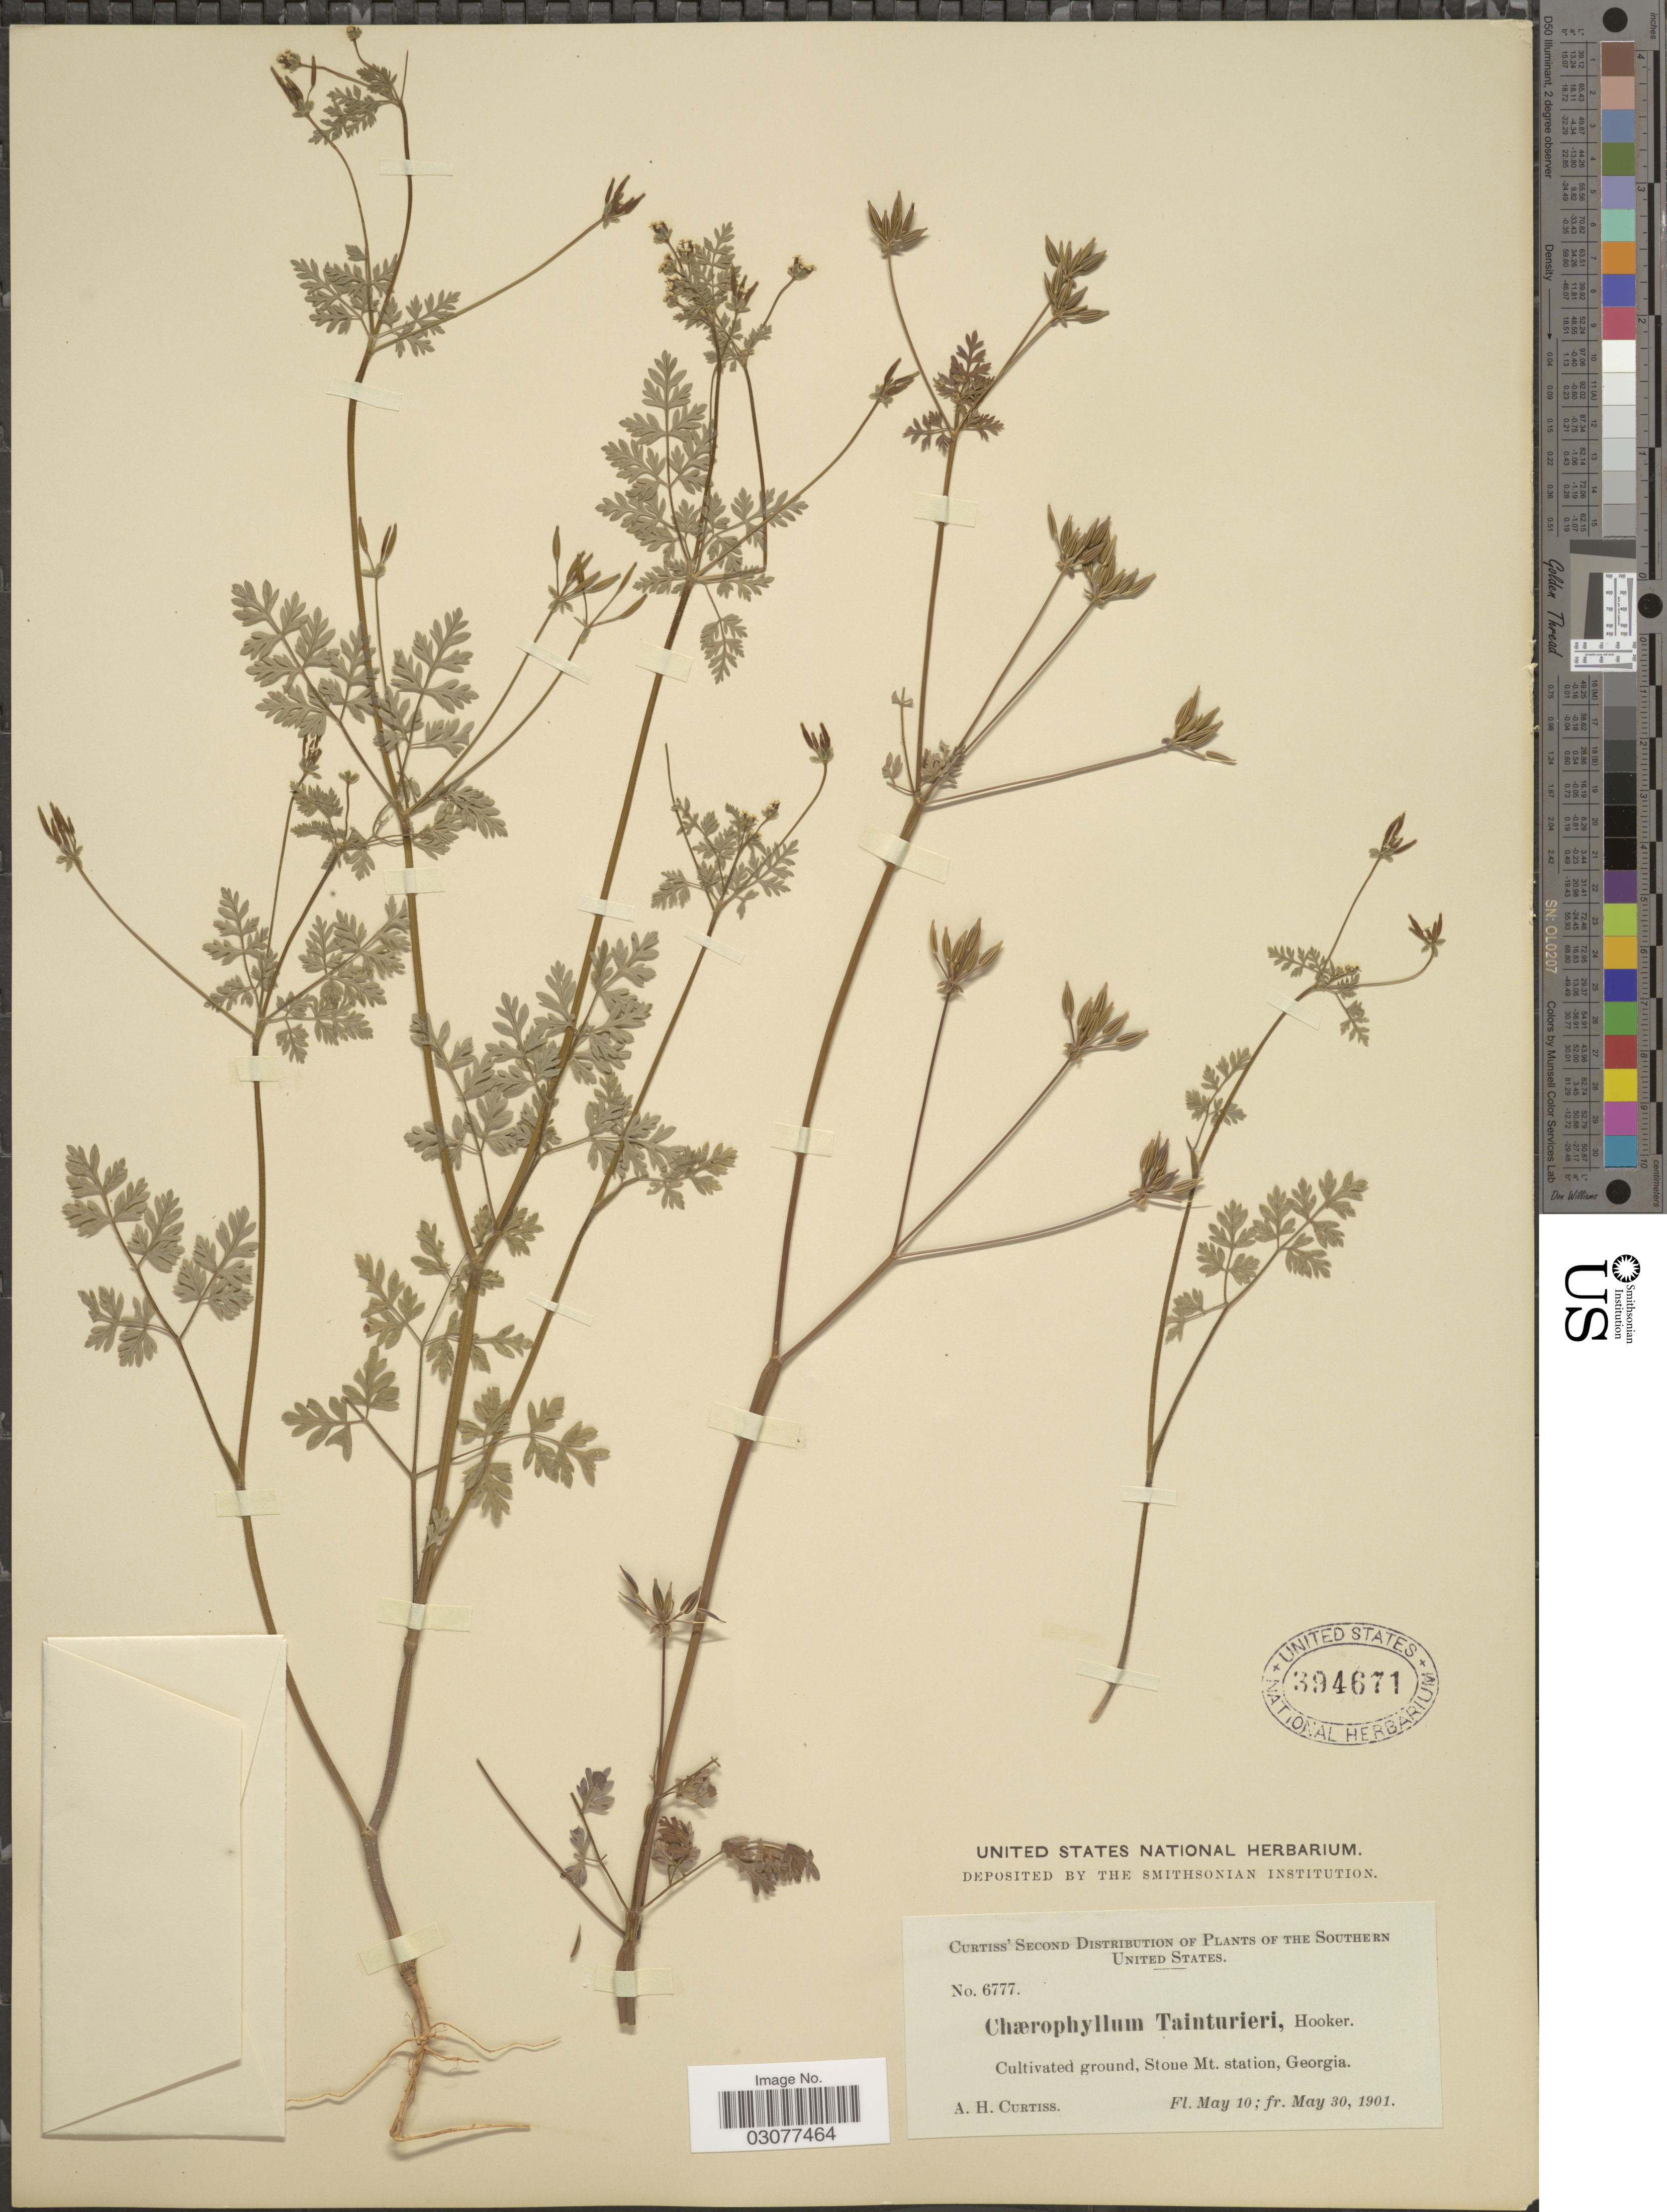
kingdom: Plantae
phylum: Tracheophyta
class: Magnoliopsida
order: Apiales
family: Apiaceae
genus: Chaerophyllum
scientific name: Chaerophyllum tainturieri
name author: Hook.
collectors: A. H. Curtiss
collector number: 6777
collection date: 1901-05-10/1901-05-30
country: United States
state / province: Georgia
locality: Southern United States, Stone Mt. station.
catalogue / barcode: US 394671